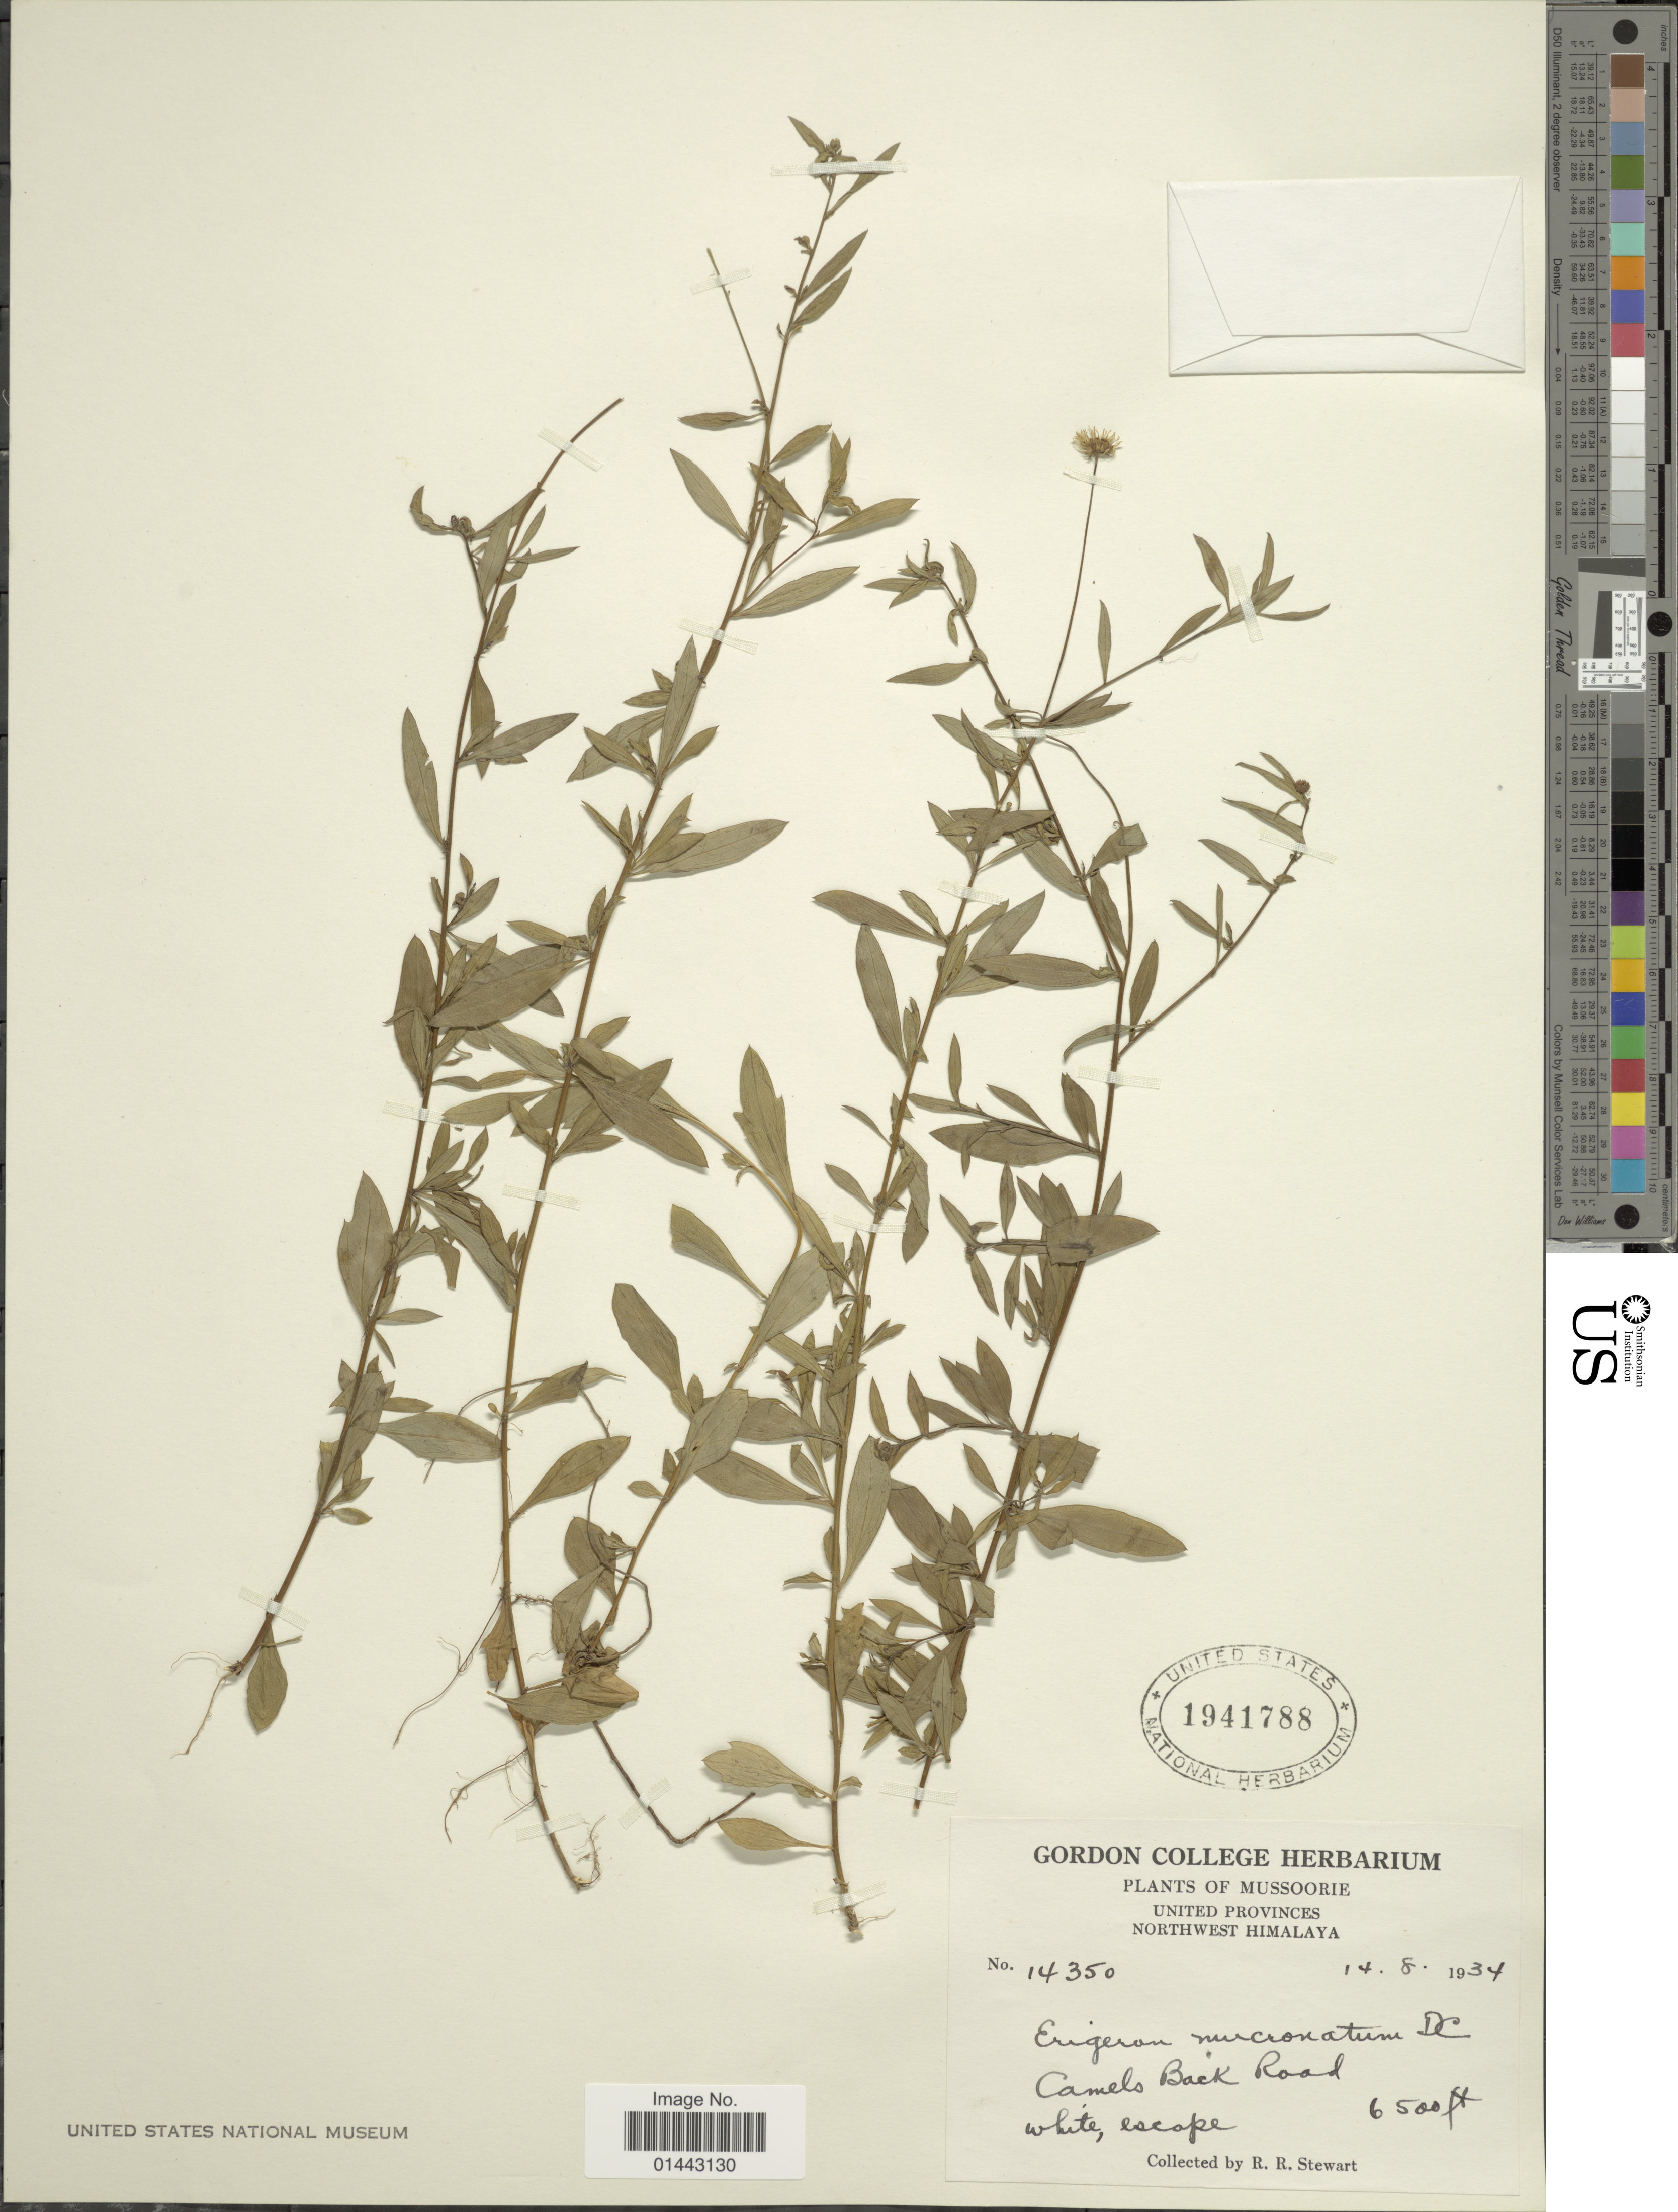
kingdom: Plantae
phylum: Tracheophyta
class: Magnoliopsida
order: Asterales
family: Asteraceae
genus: Erigeron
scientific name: Erigeron karvinskianus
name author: DC.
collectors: R. R. Stewart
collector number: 14350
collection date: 1934-08-14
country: India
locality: Mussoorie, United Provinces, United Provinces, Northwest Himalaya, Camelo Back Road.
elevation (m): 1981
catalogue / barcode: US 1941788